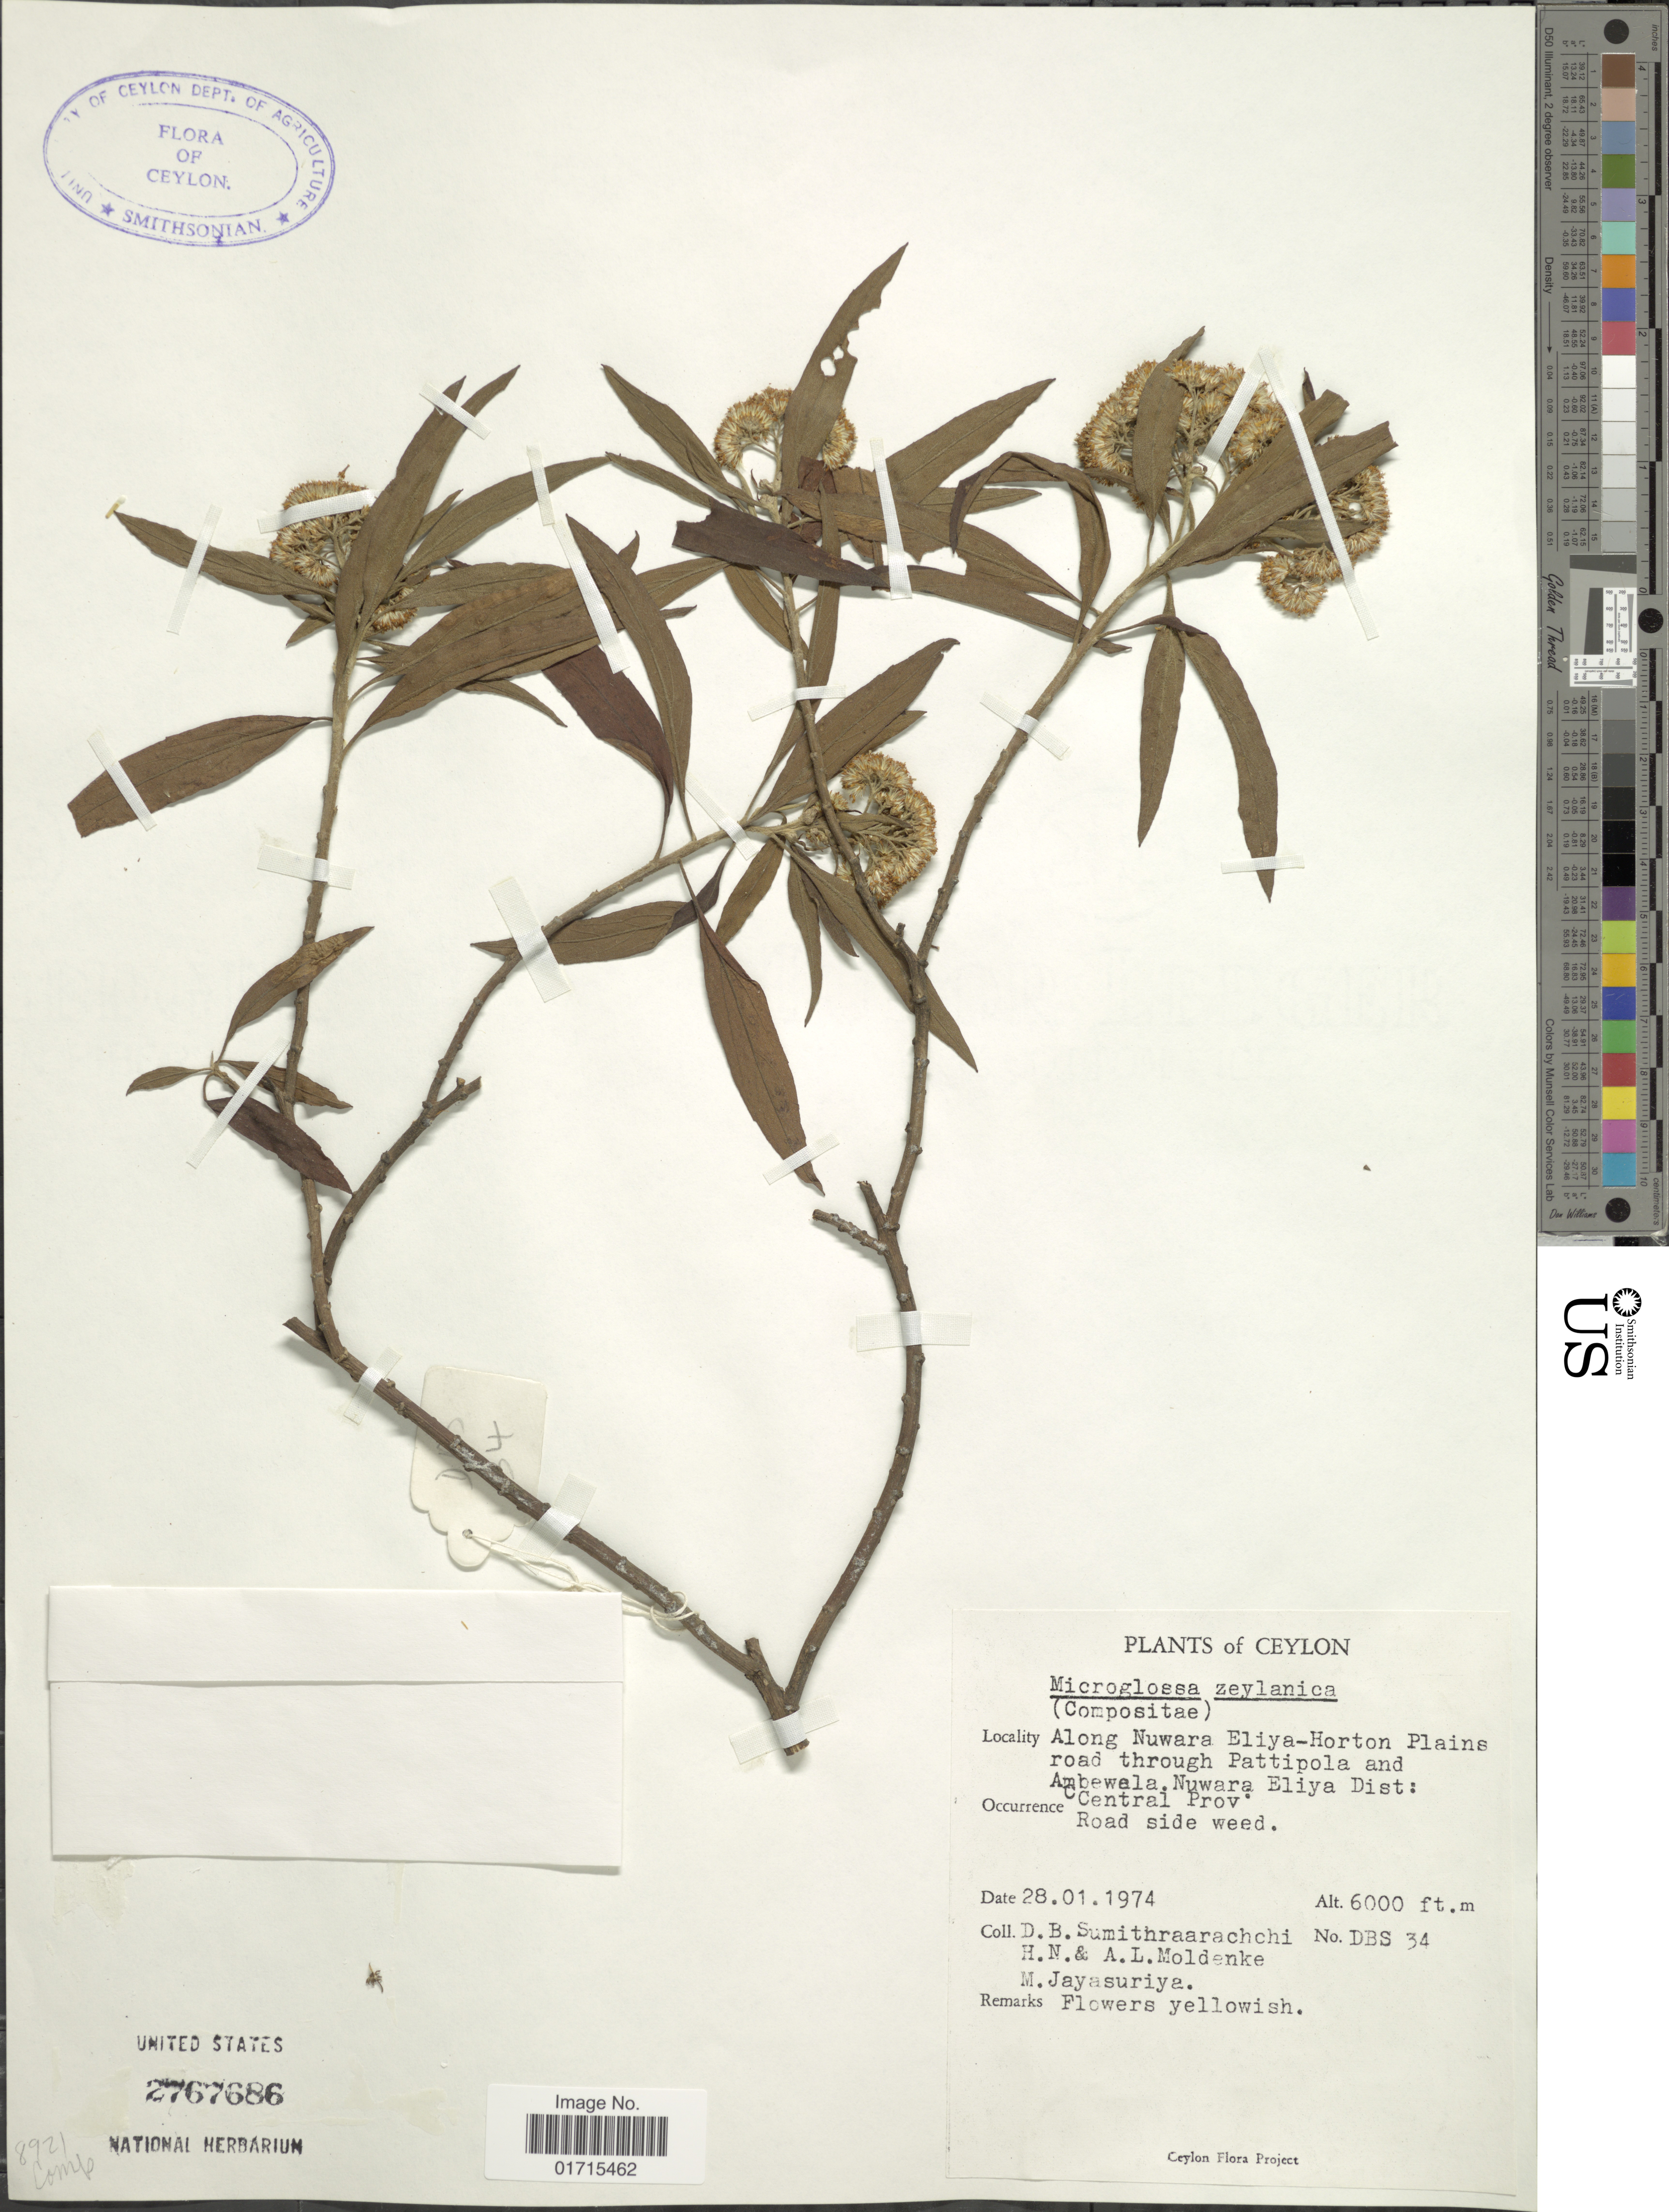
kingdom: Plantae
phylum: Tracheophyta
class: Magnoliopsida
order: Asterales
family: Asteraceae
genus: Microglossa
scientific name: Microglossa zeylanica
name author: (Arn.) Benth. & Hook. f.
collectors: D. B. Sumithraarachchi, H. N. Moldenke, A. L. Moldenke & M. Jayasuriya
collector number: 34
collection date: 1974-01-28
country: Sri Lanka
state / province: Central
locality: Ceylon. Along Nuwara Eliya-Horton Plains road through Pattipola and Ambewela. Nuwara Eliya Dist: Central Prov.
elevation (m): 1829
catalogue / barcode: US 2767686